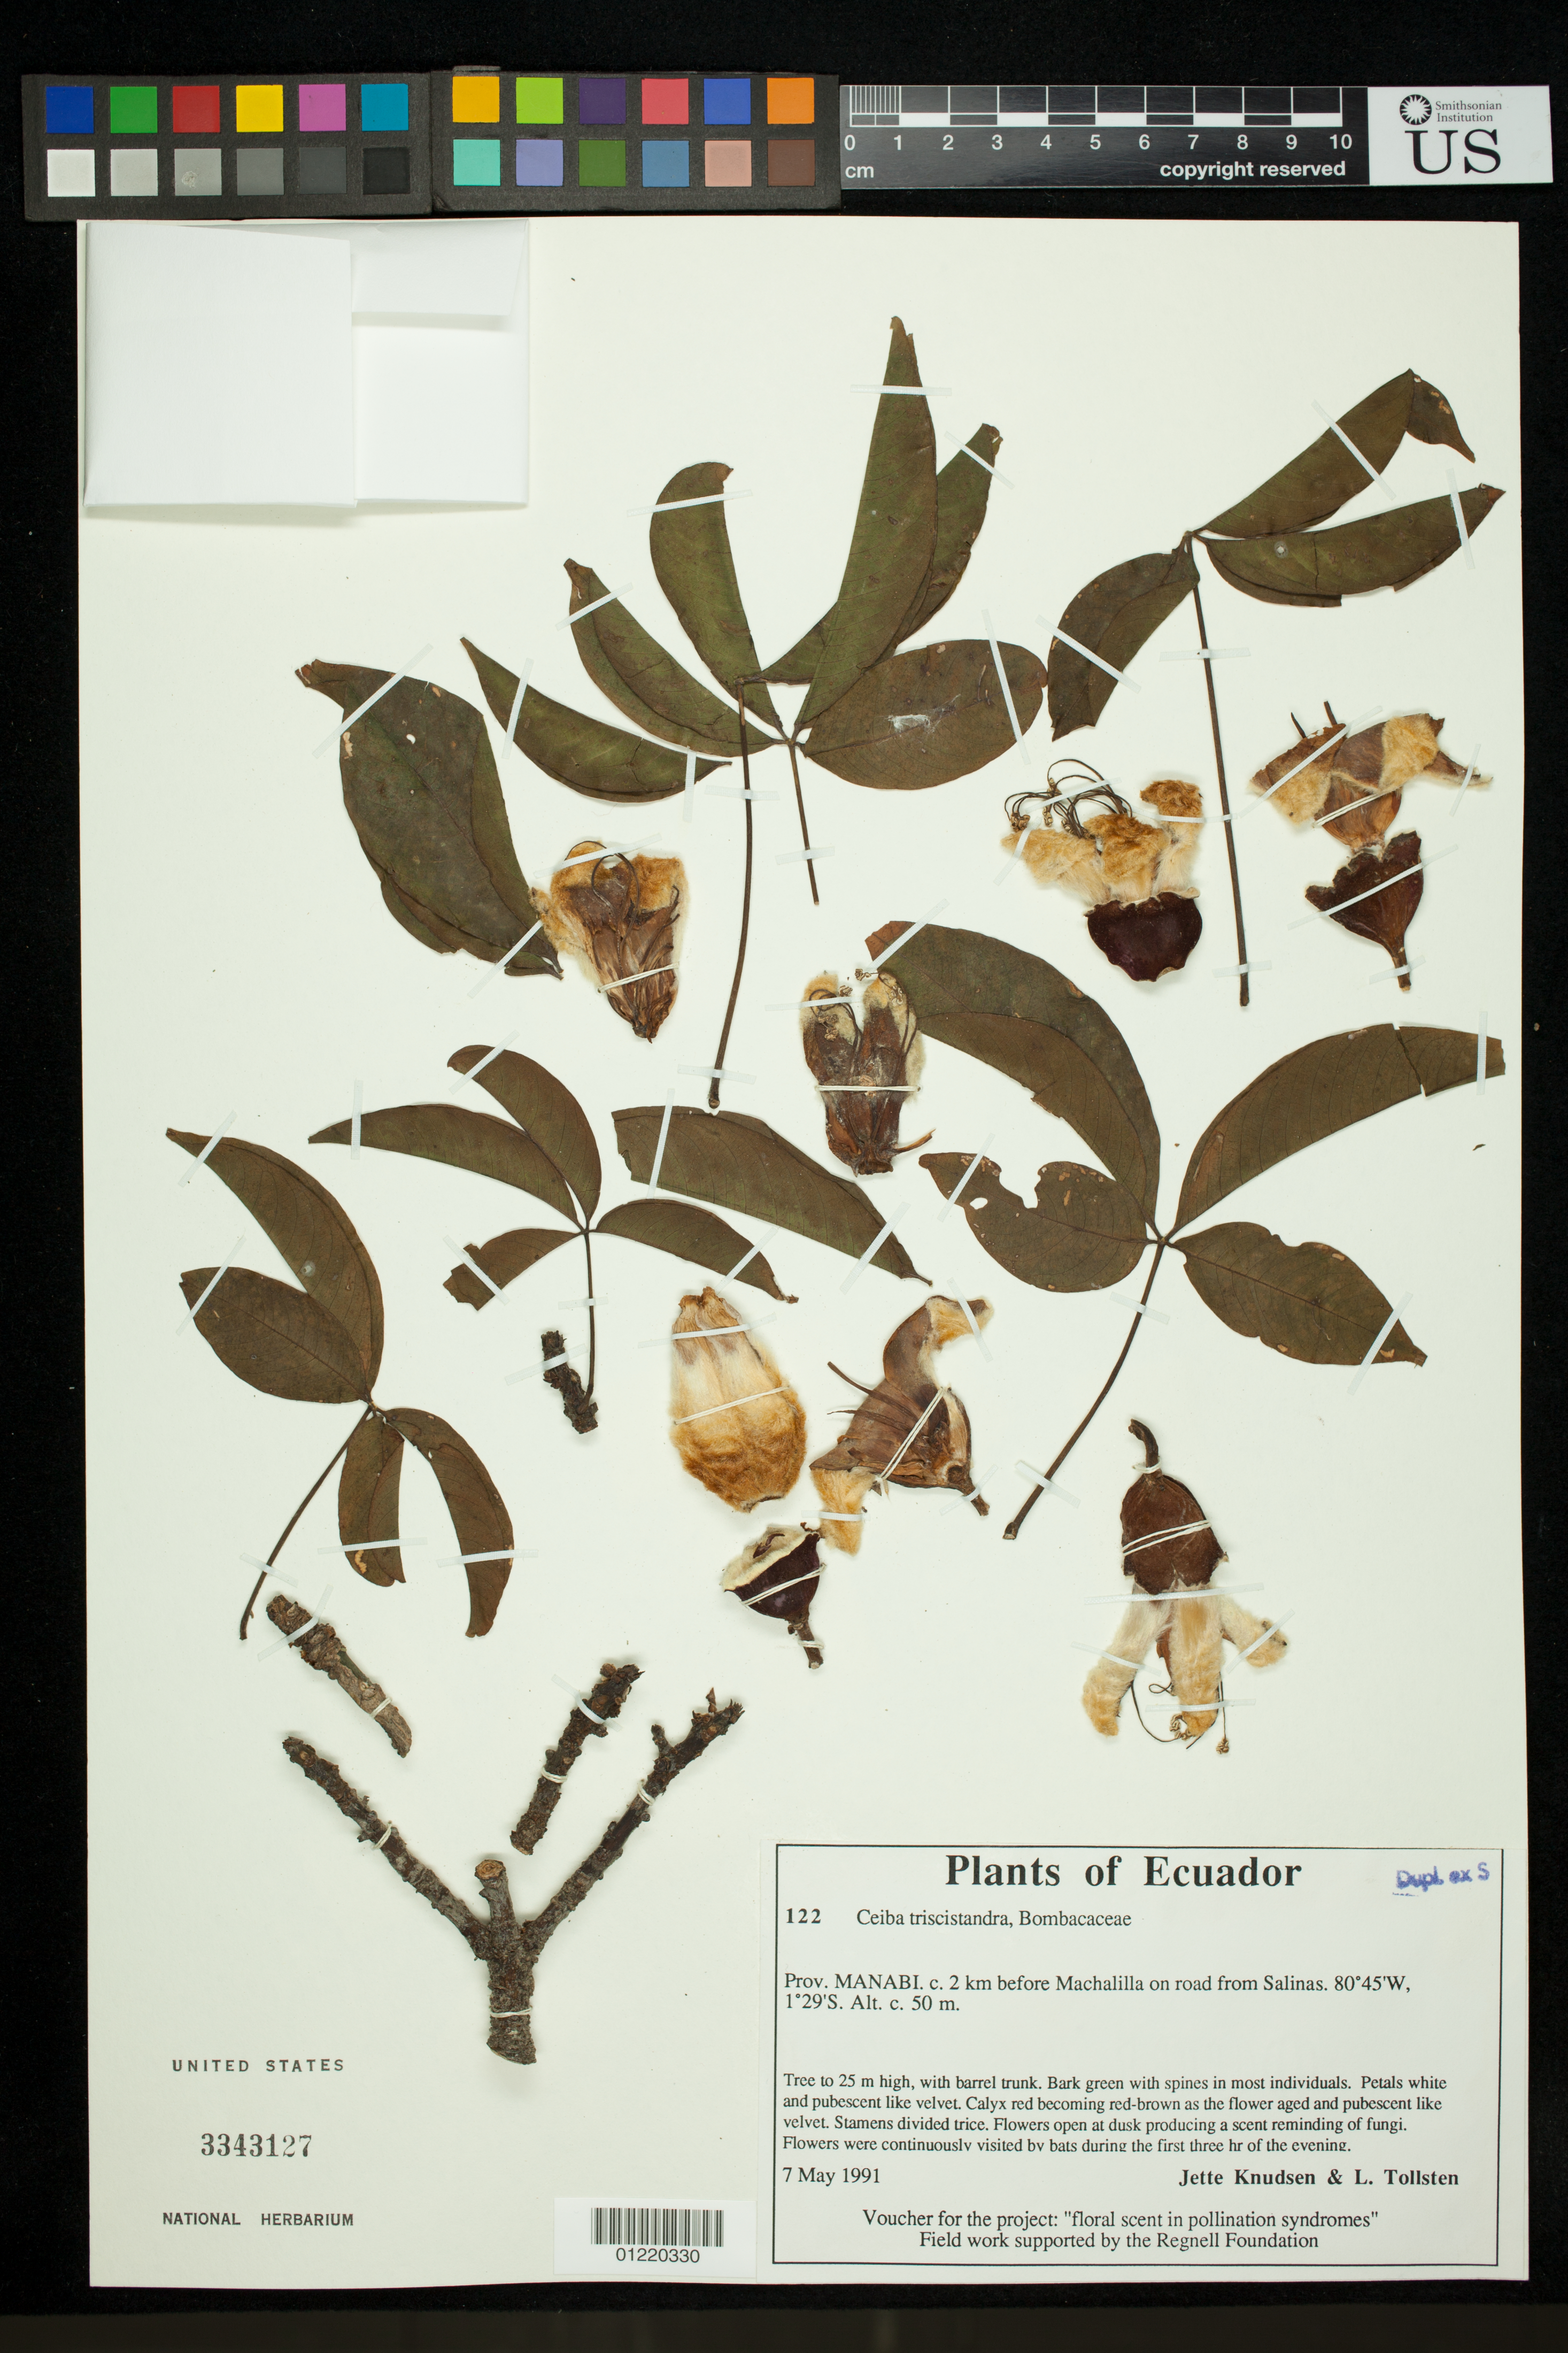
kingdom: Plantae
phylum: Tracheophyta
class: Magnoliopsida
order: Malvales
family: Malvaceae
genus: Ceiba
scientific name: Ceiba ventricosa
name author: (Nees & Mart.) Ravenna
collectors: J. T. Knudsen & L. Tollsten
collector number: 122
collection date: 1991-05-07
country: Ecuador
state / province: Manabí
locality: c. 2 km before Machalilla on road from Salinas.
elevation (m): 50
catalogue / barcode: US 3343127